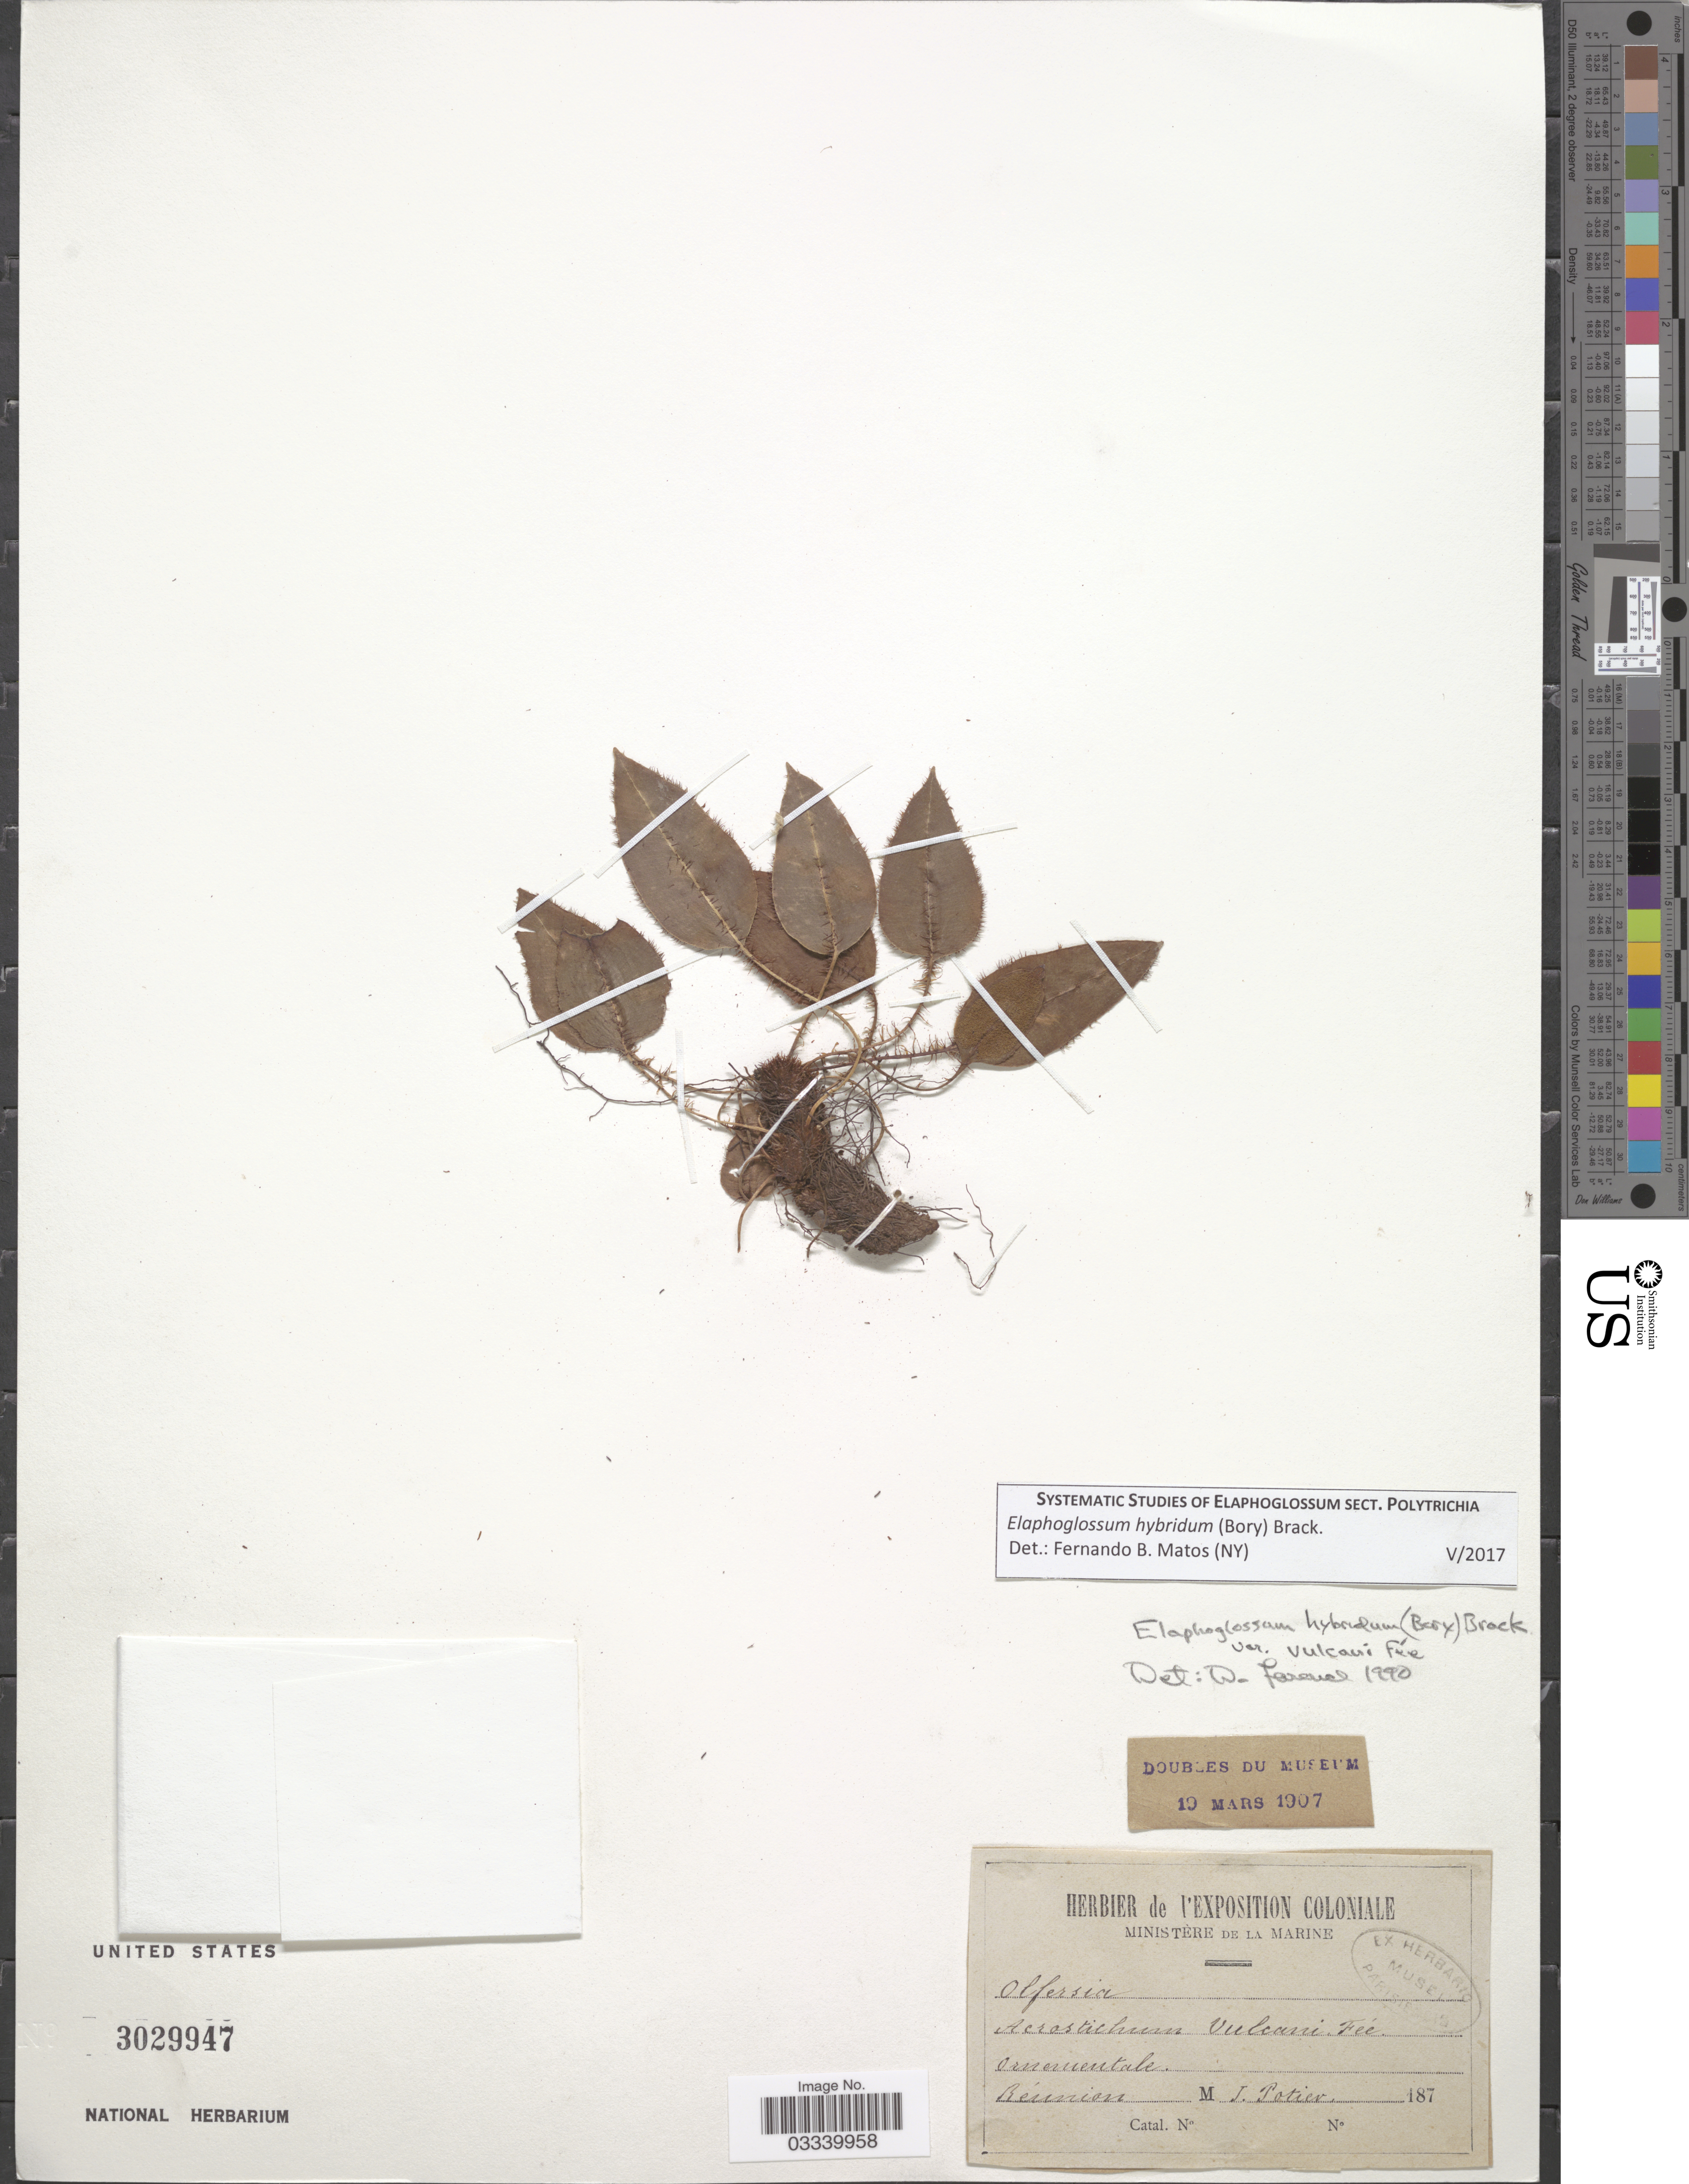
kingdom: Plantae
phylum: Tracheophyta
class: Polypodiopsida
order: Polypodiales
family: Dryopteridaceae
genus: Elaphoglossum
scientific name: Elaphoglossum hybridum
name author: (Bory) T. Moore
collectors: I. Potier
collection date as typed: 187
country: Reunion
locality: Ornamentale.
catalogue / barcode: US 3029947